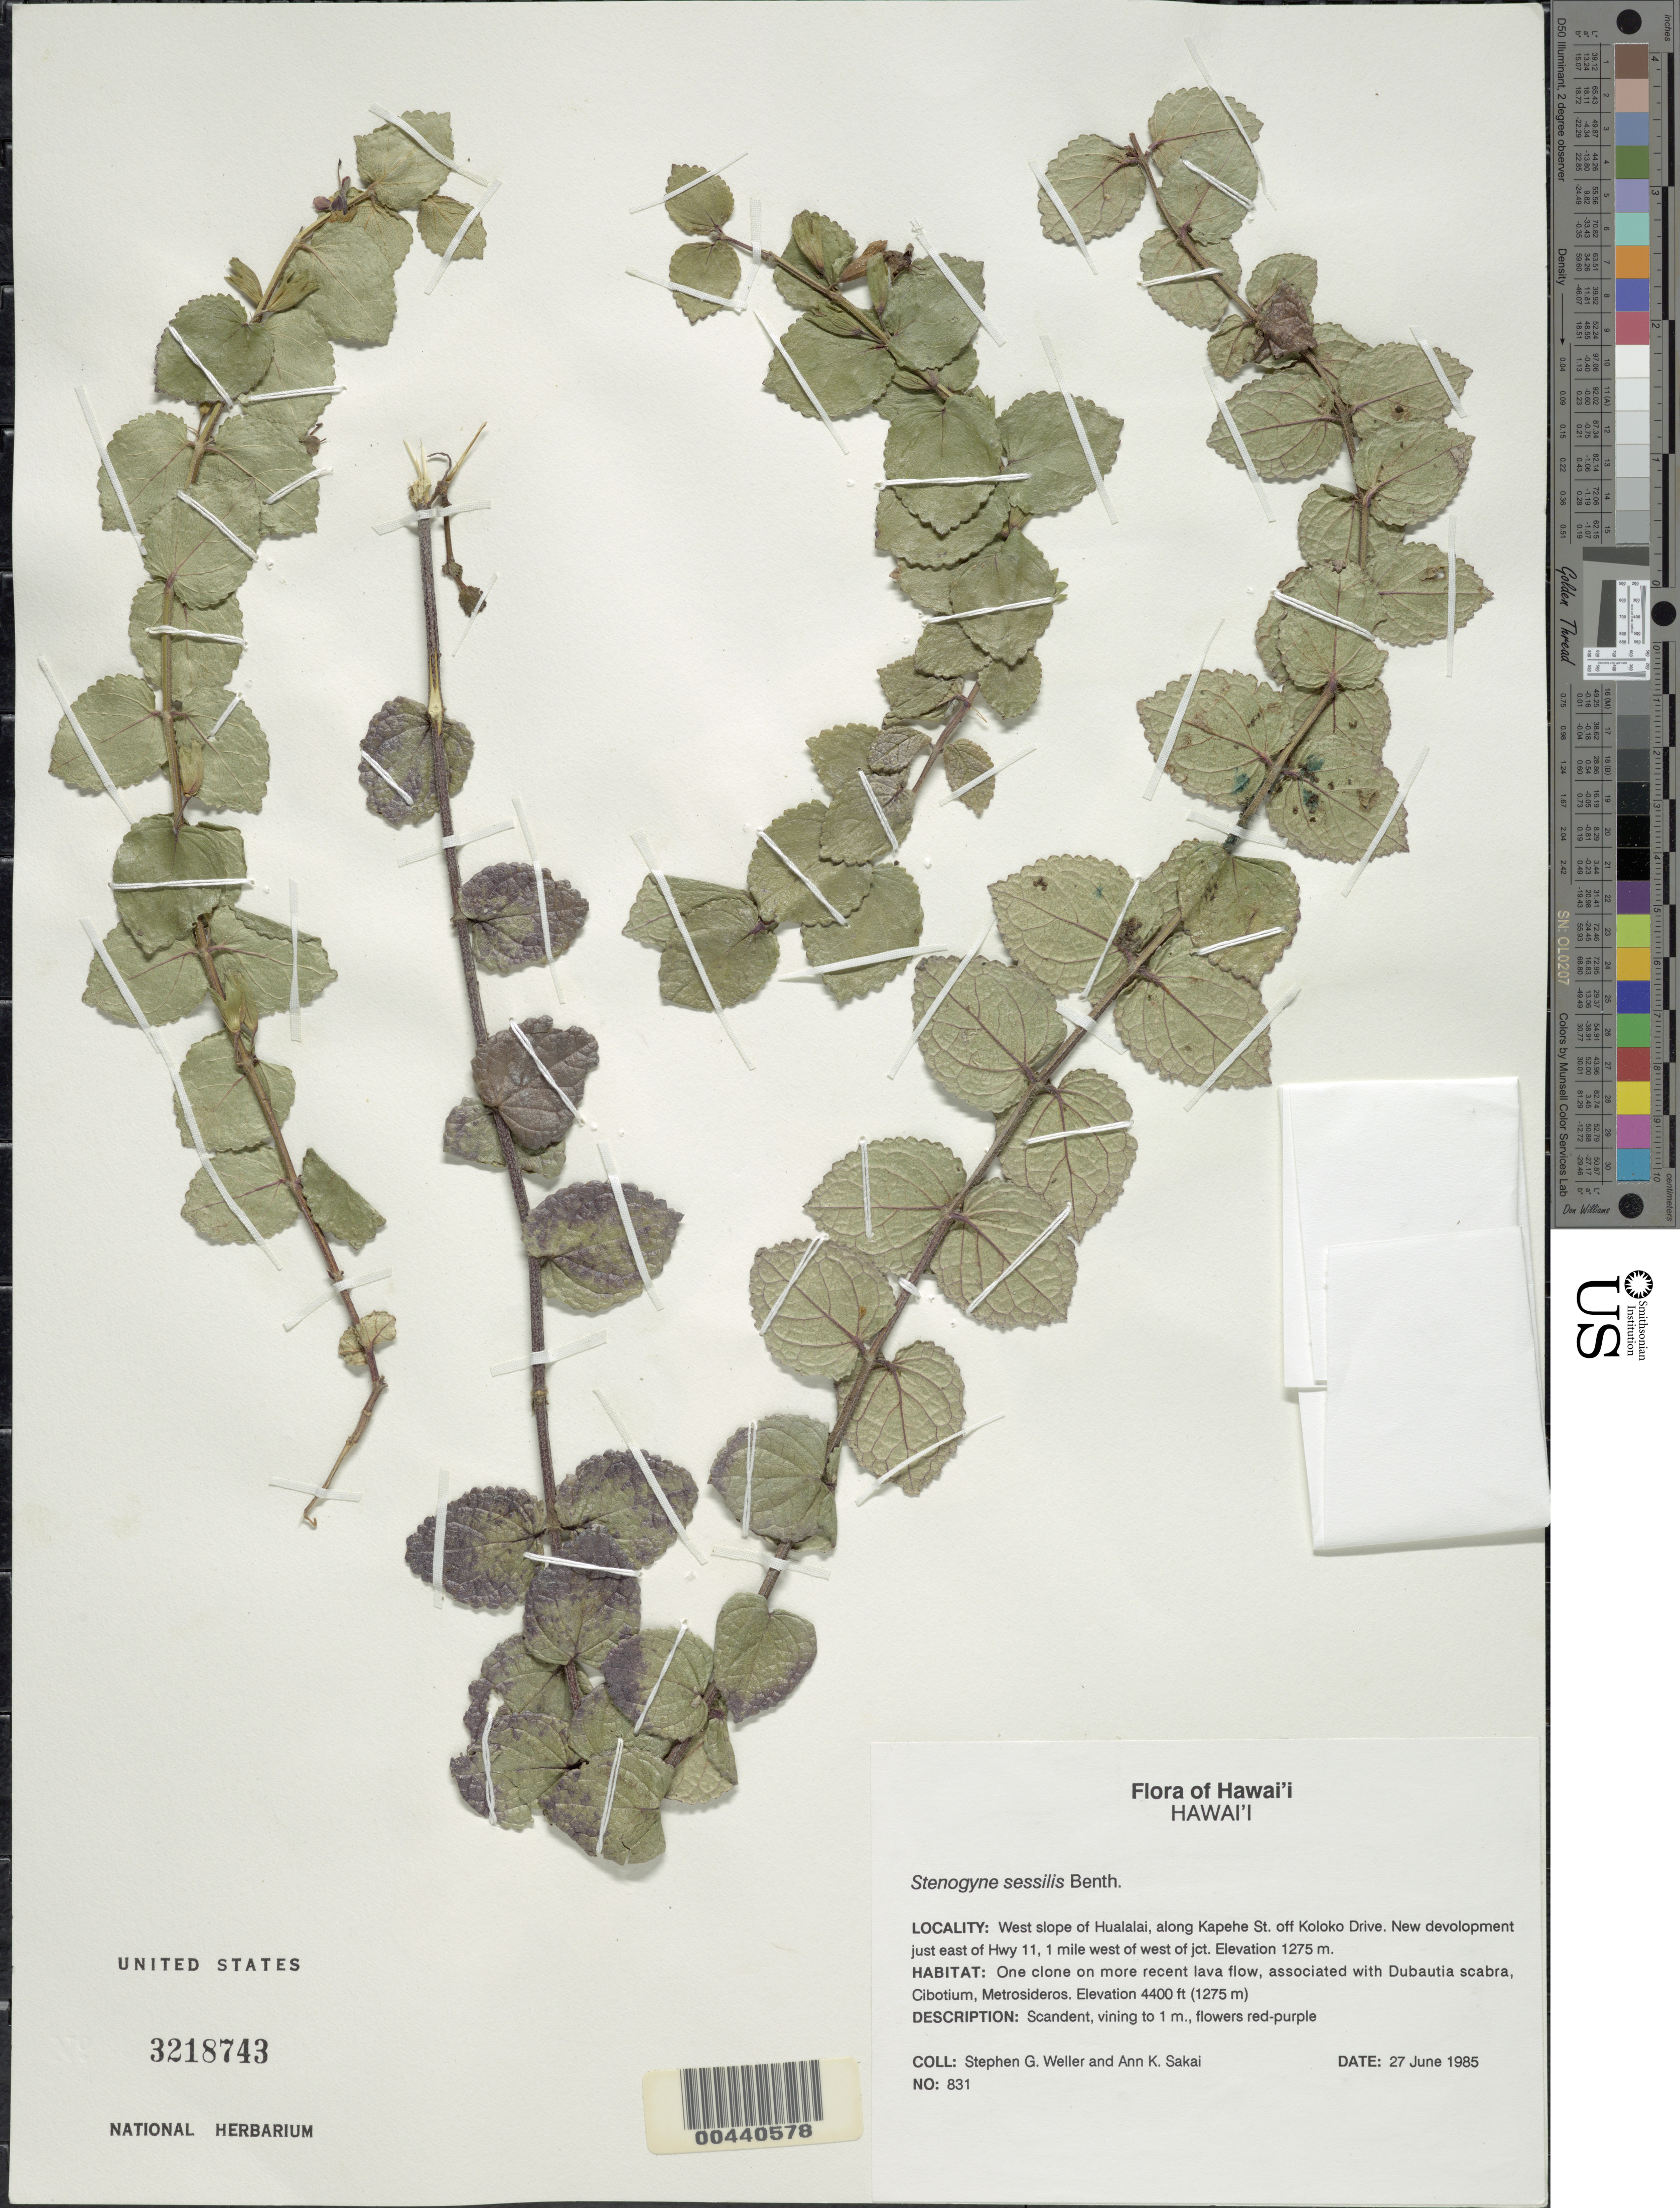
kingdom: Plantae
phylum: Tracheophyta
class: Magnoliopsida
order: Lamiales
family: Lamiaceae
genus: Stenogyne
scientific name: Stenogyne sessilis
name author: Benth.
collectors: S. G. Weller & A. Sakai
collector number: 831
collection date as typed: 27 Jun 1985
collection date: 1985-06-27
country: United States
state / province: Hawaii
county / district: Hawaii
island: Hawaii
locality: West slope of Hualalai, along Kapehe St. off Koloko Drive. New development just E of Hwy ll, 1 mi W of jct.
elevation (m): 1275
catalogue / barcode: US 3218743